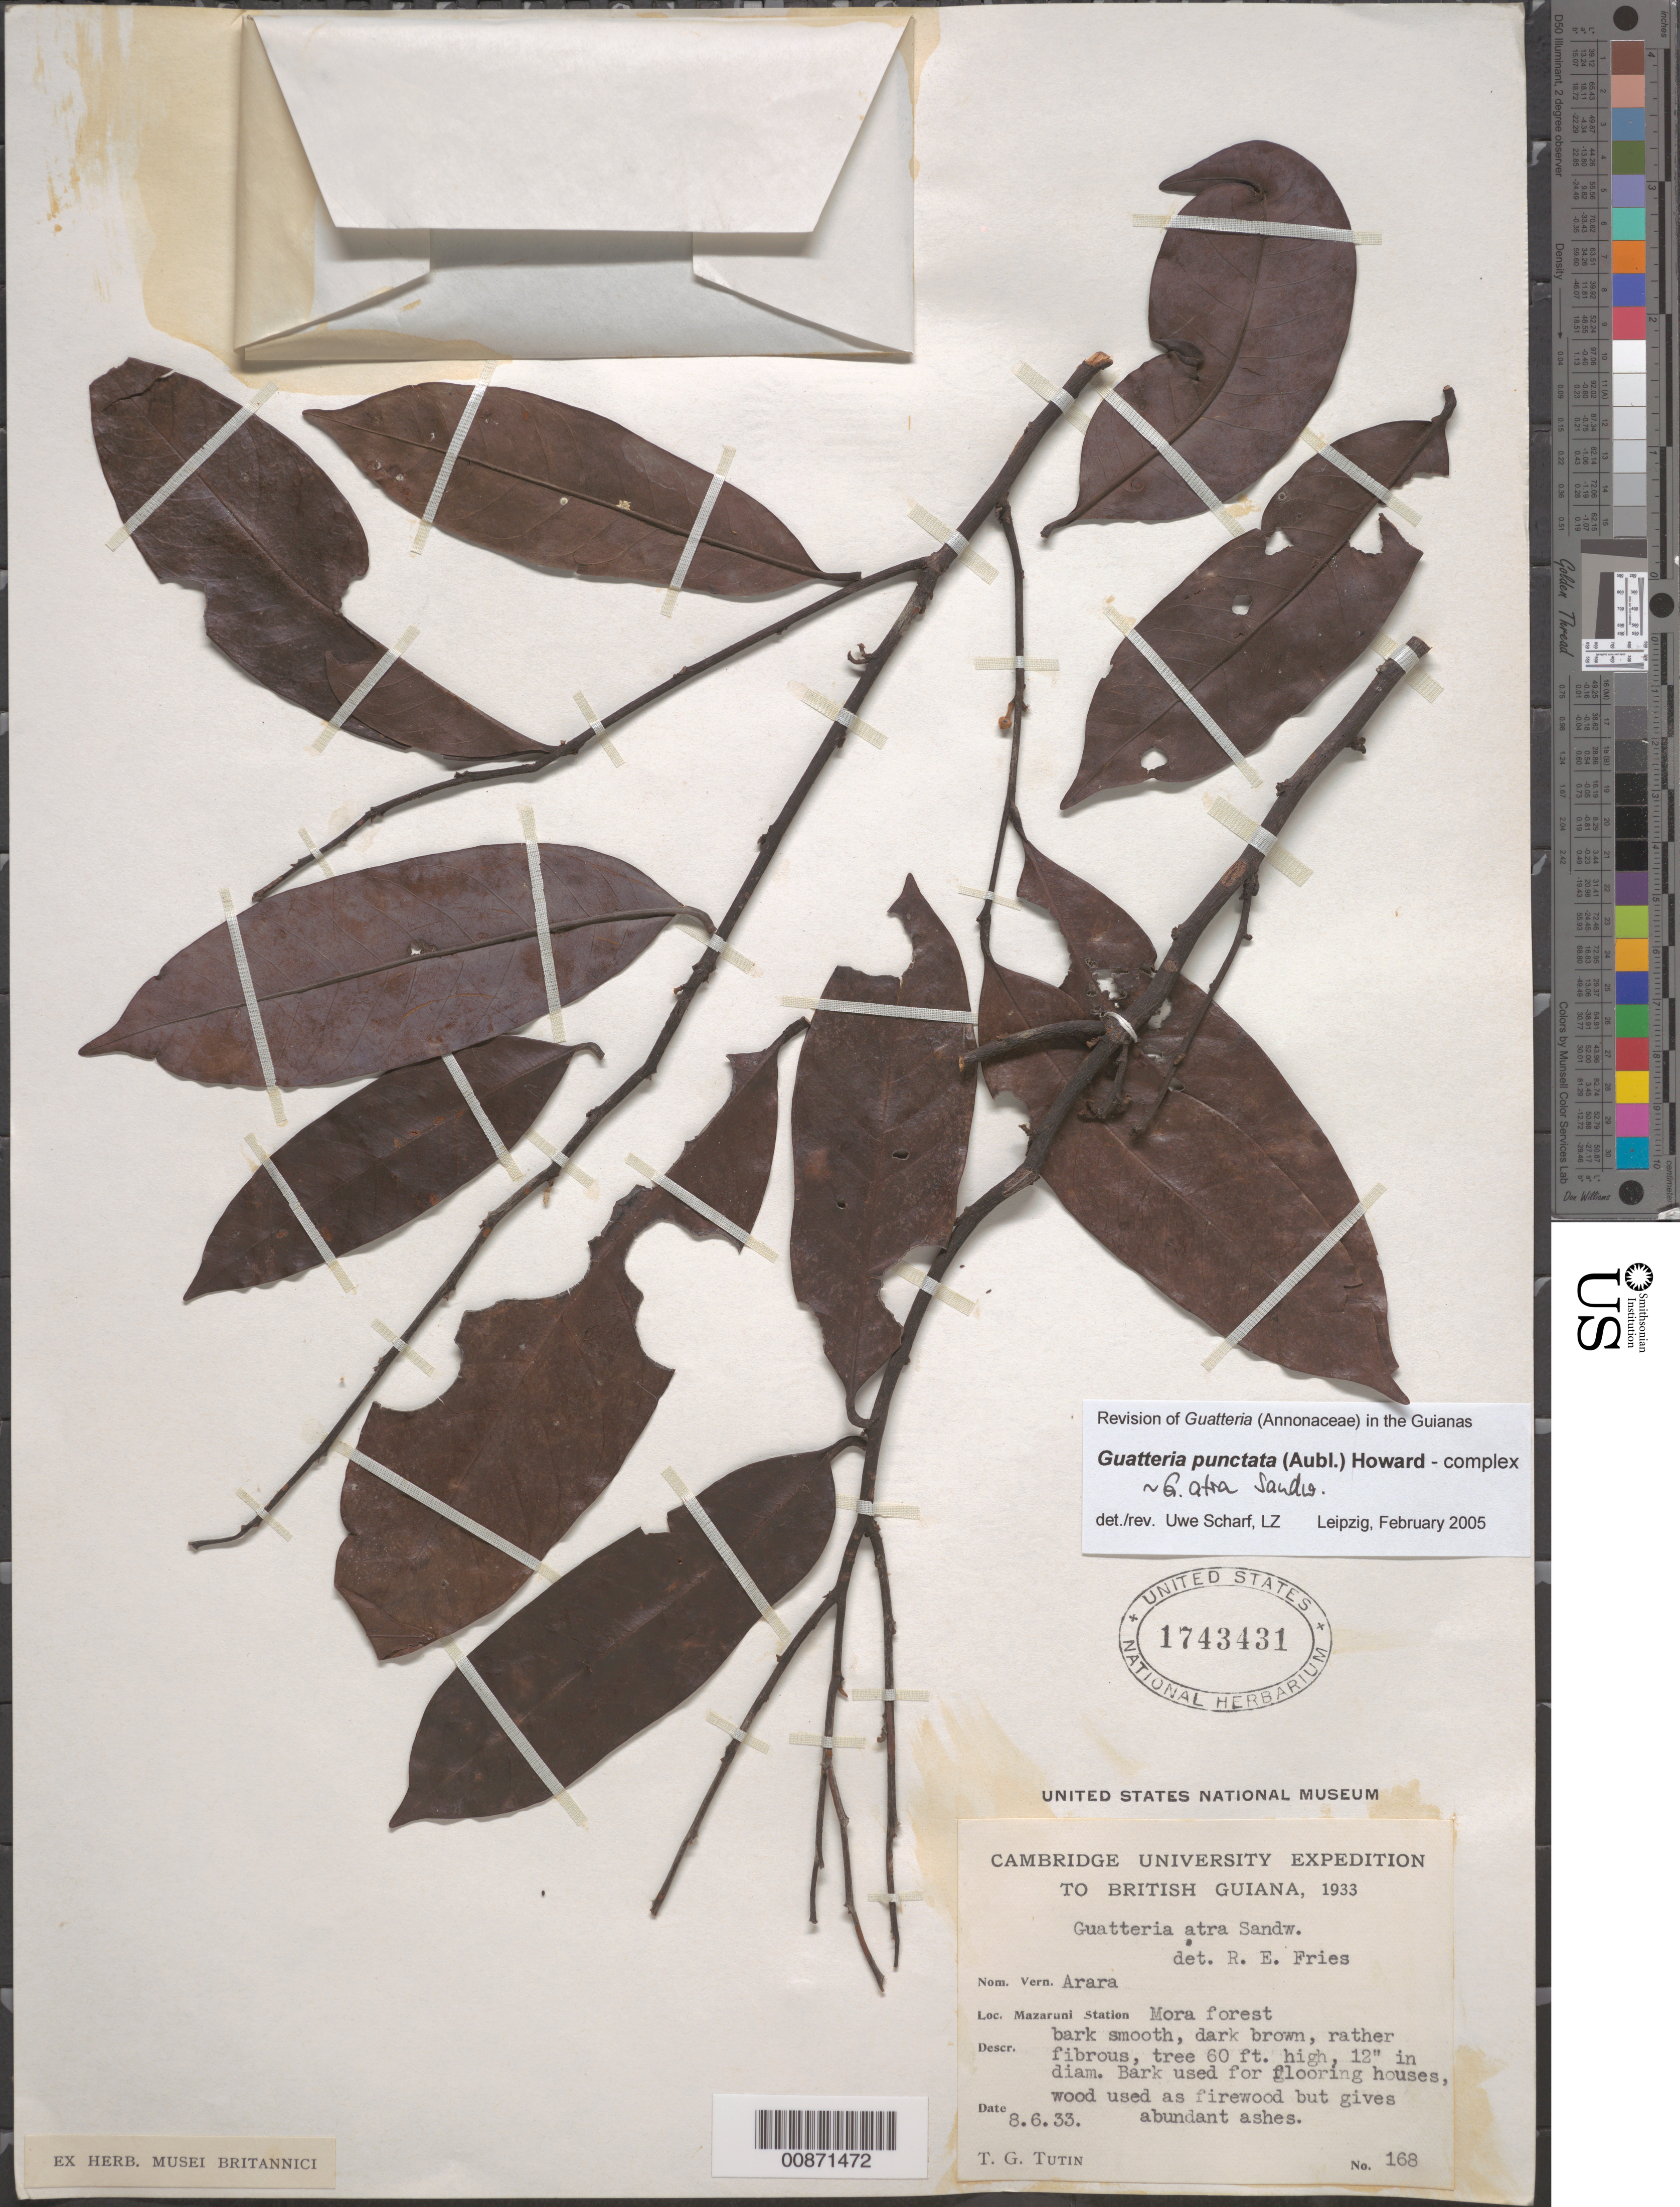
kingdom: Plantae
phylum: Tracheophyta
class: Magnoliopsida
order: Magnoliales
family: Annonaceae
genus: Guatteria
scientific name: Guatteria punctata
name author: (Aubl.) R.A. Howard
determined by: Scharf, U.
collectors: T. G. Tutin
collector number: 168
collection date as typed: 8-Jun-33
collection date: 1933-06-08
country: Guyana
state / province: Cuyuni-Mazaruni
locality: Mazaruni Station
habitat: Mora forest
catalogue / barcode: US 1743431